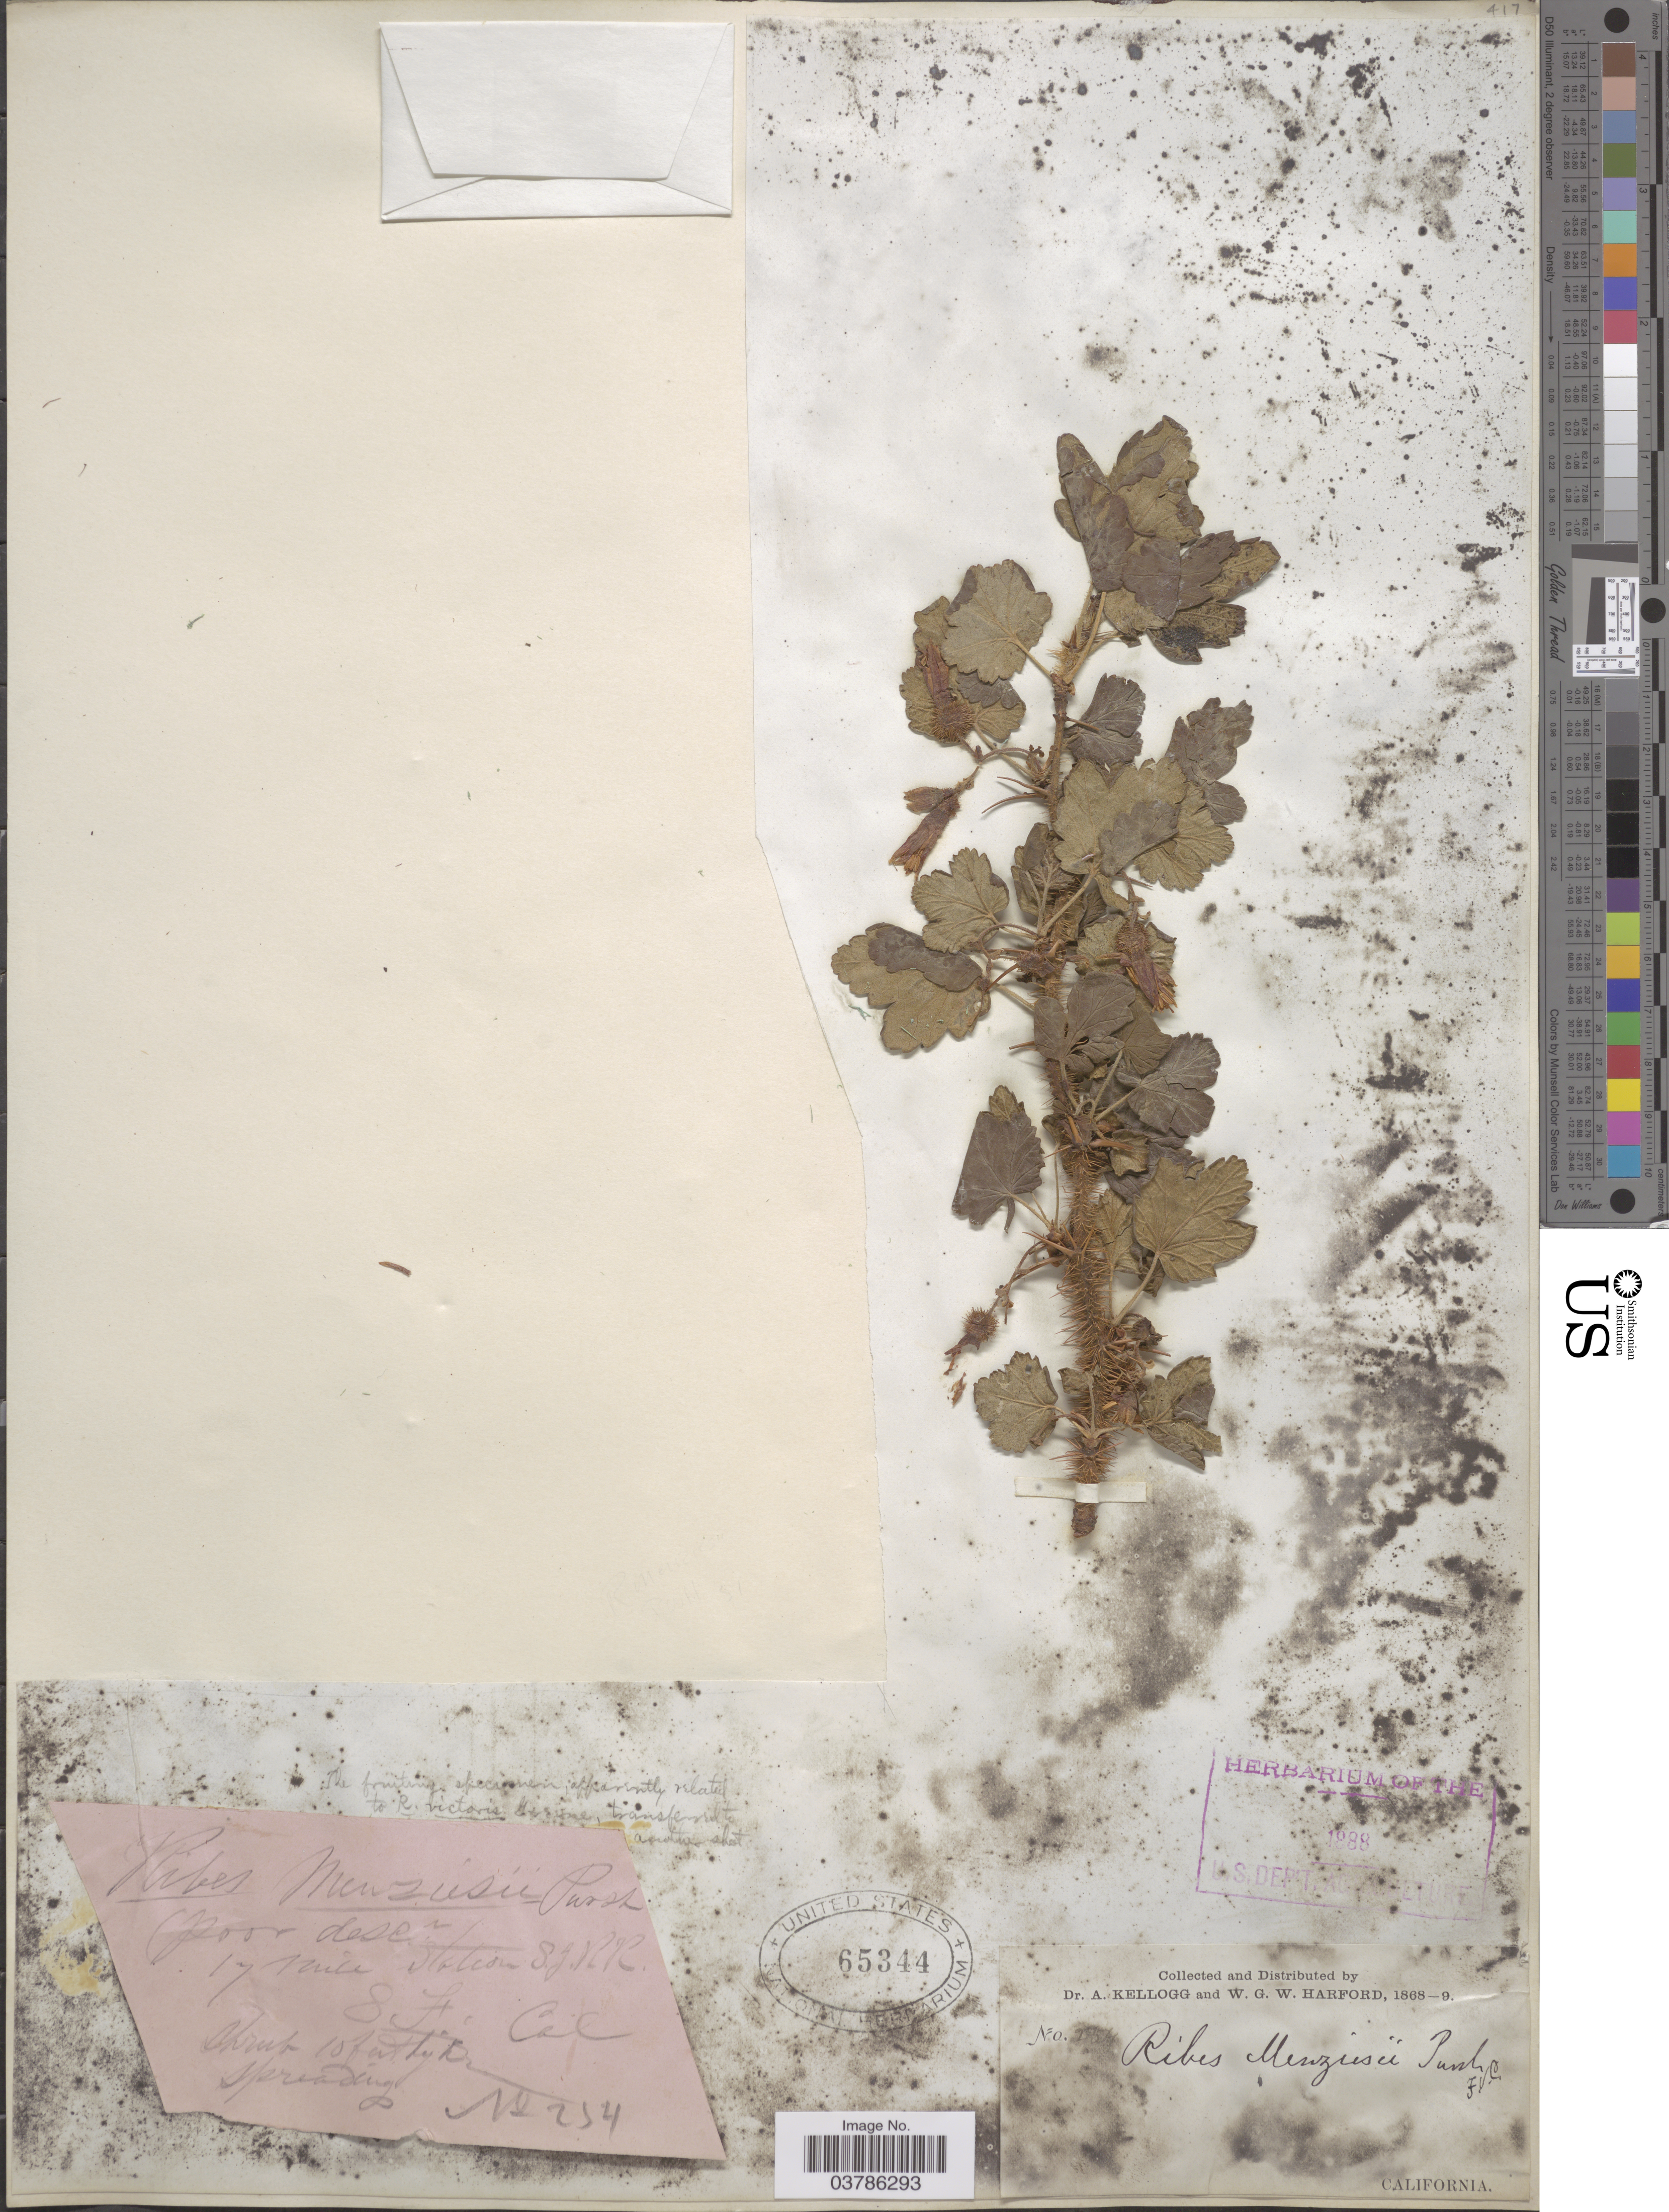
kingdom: Plantae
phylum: Tracheophyta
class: Magnoliopsida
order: Saxifragales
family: Grossulariaceae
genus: Ribes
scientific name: Ribes menziesii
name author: Pursh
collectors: A. Kellogg & W. G. W. Harford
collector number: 254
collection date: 1868/1869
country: United States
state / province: California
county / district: San Francisco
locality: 17 mile Station S.J.R.R. S.F. *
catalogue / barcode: US 65344